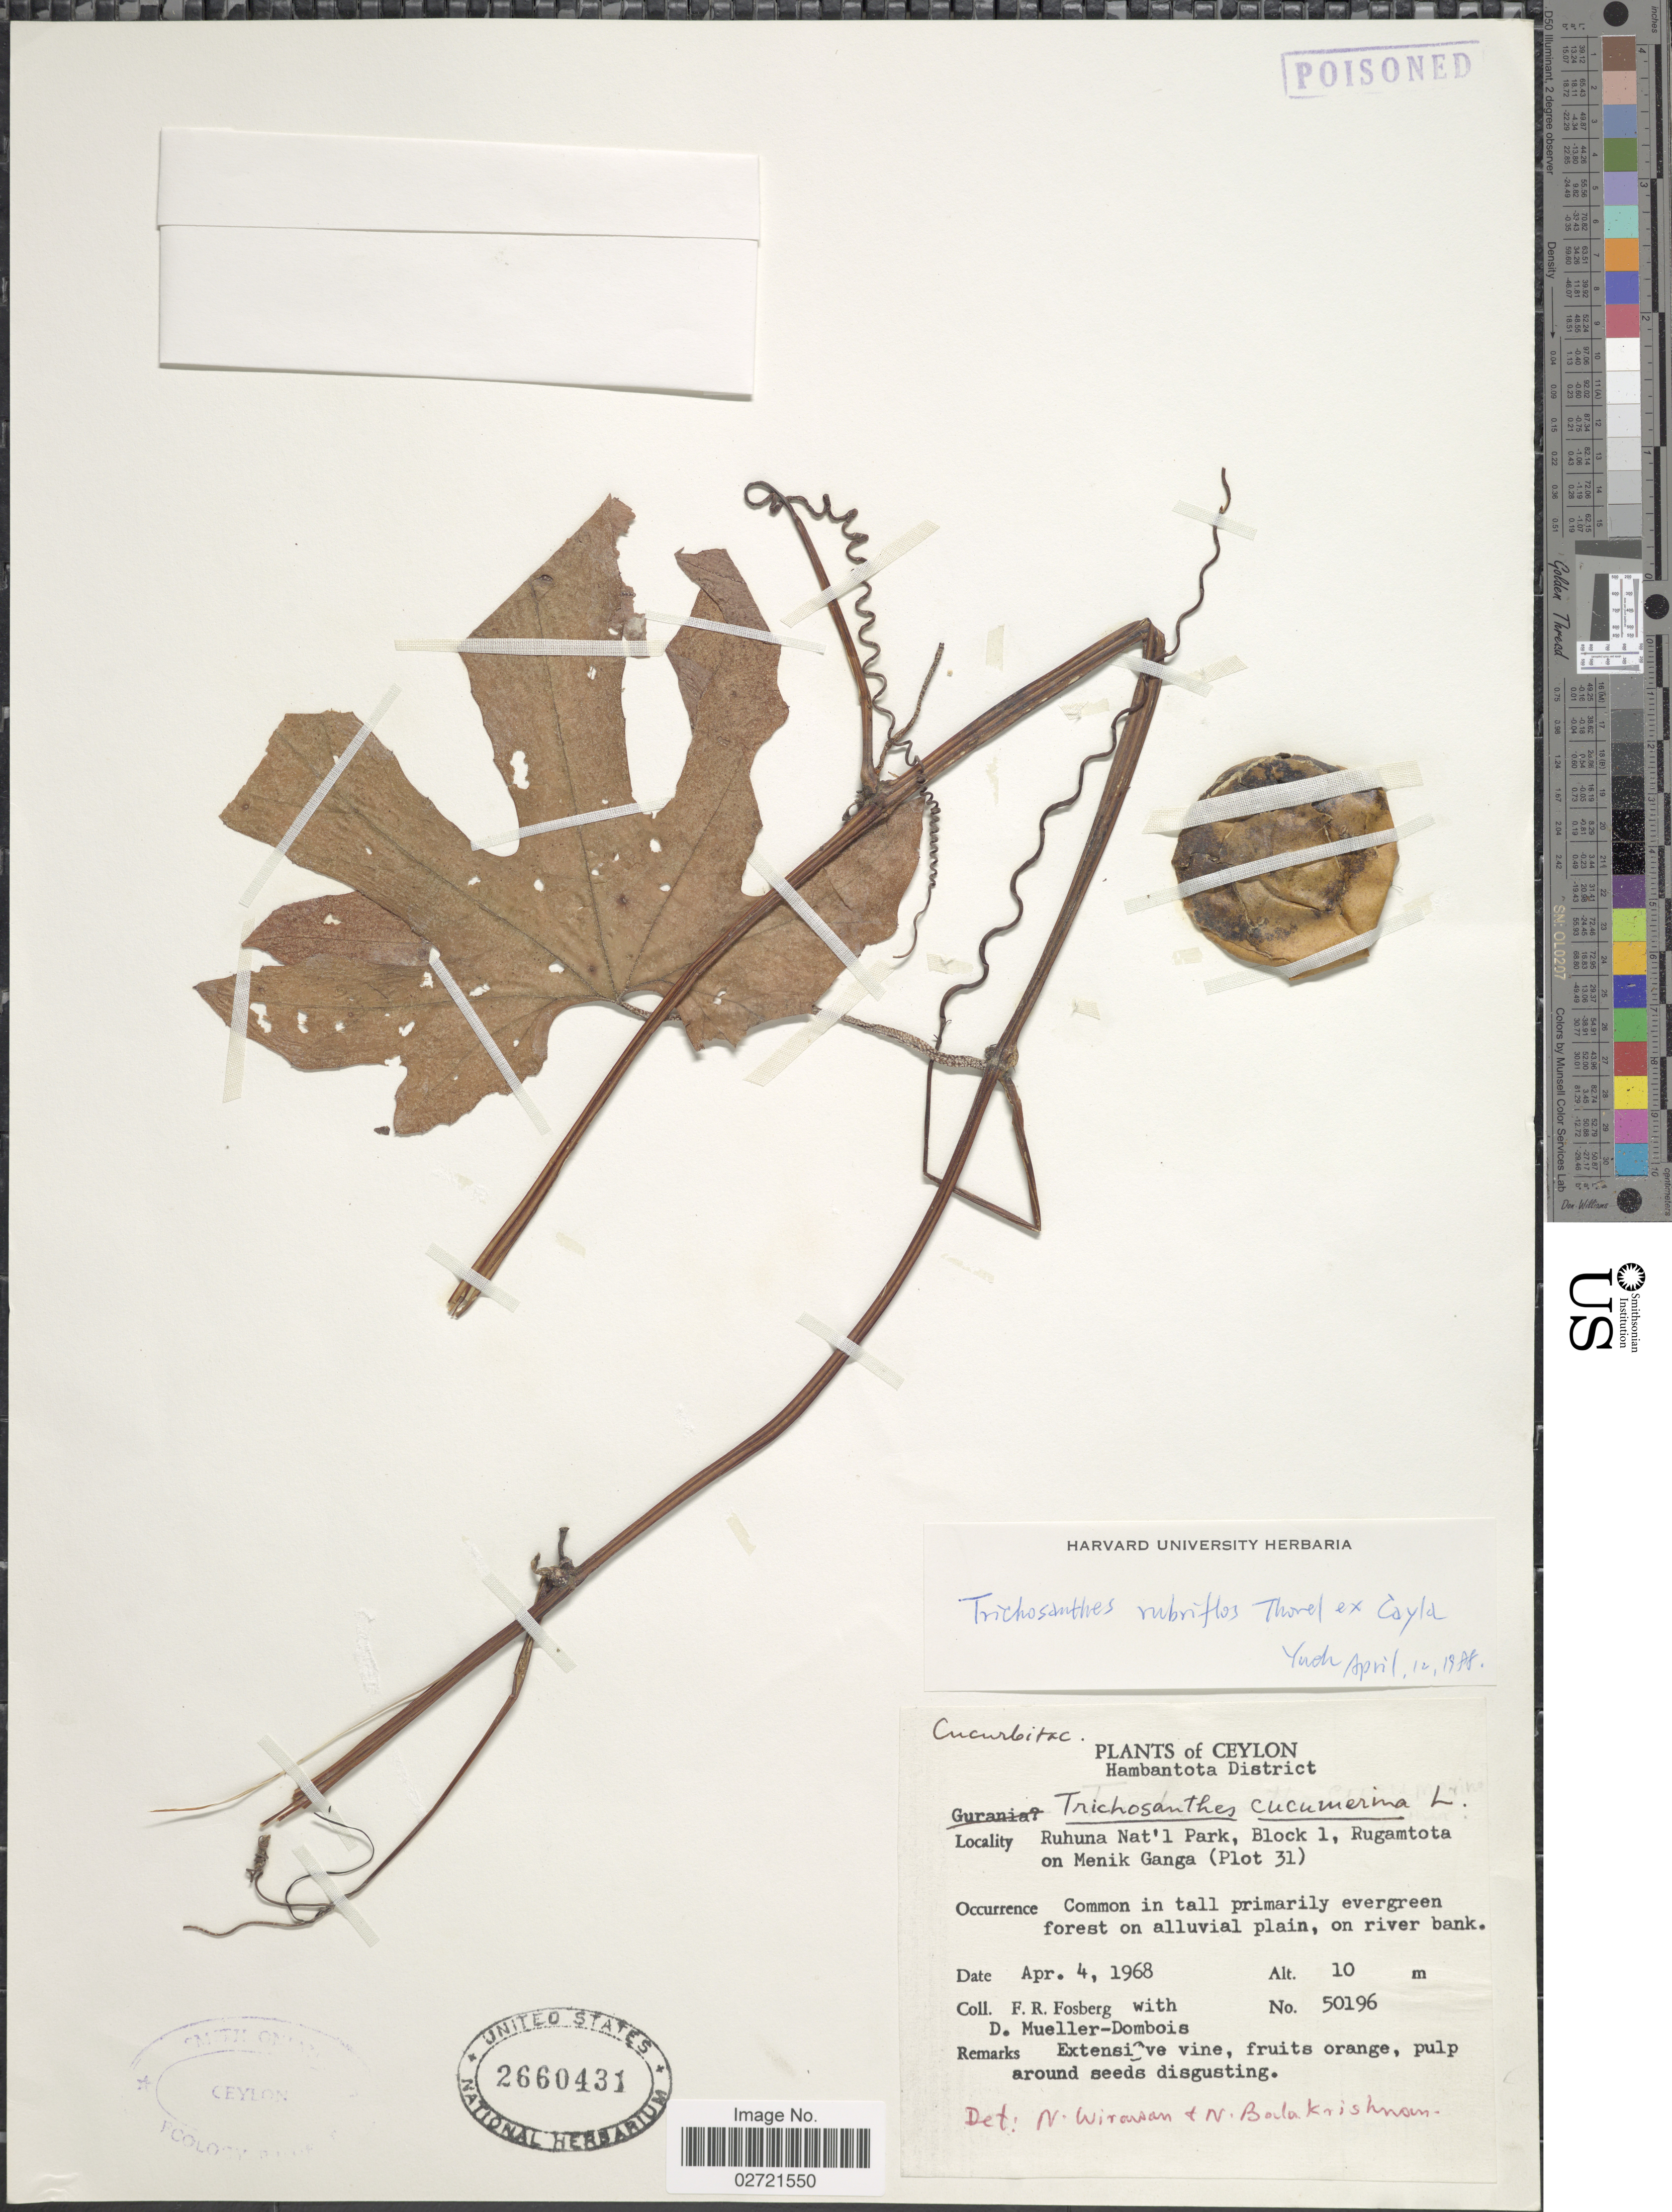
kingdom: Plantae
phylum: Tracheophyta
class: Magnoliopsida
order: Cucurbitales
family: Cucurbitaceae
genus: Trichosanthes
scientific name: Trichosanthes rubriflos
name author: Thorel ex Cayla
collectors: F. R. Fosberg & D. Mueller-Dombois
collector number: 50196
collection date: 1968-04-04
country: Sri Lanka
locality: Ceylon, Hambantota District, Ruhuna Nat' l Park, Block 1, Rugamtota on Menik Ganga (Plot 31)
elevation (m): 10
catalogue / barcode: US 2660431